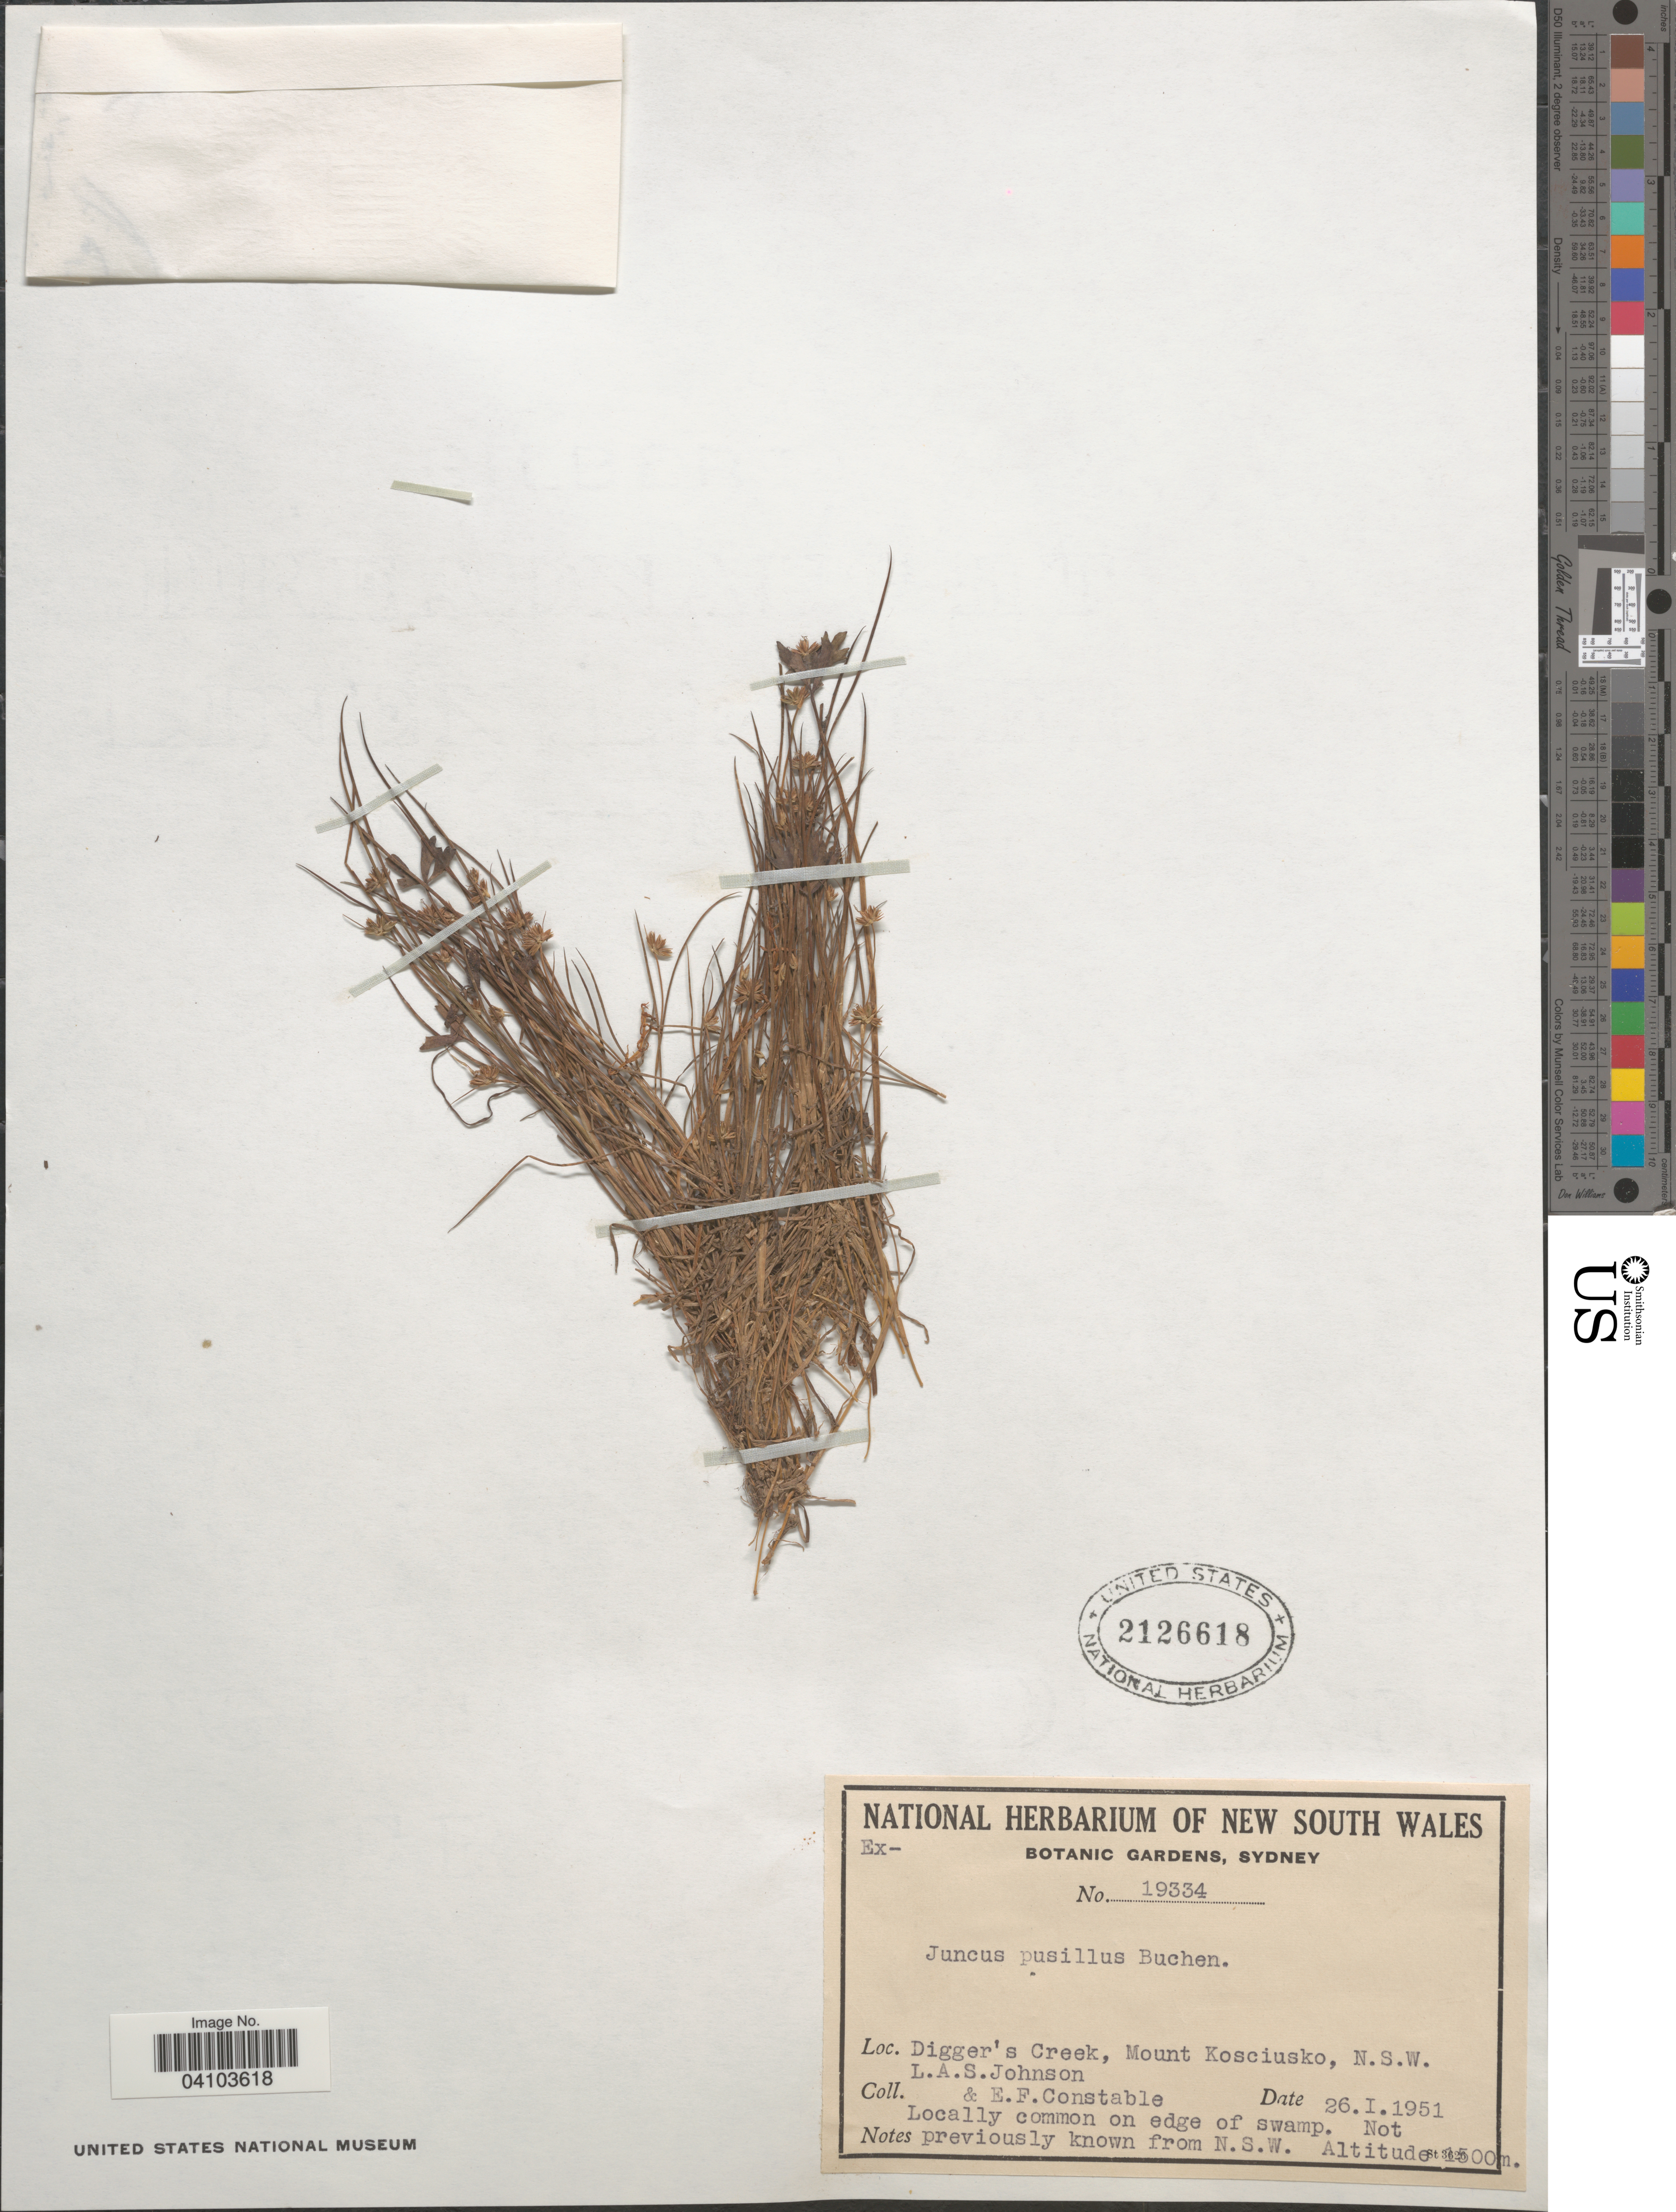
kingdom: Plantae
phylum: Tracheophyta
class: Liliopsida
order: Poales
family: Juncaceae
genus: Juncus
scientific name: Juncus pusillus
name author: Buchenau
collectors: L. A. S. Johnson & E. F. Constable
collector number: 19334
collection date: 1951-01-26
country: Australia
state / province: New South Wales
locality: Digger's Creek, Mount Kosciusko.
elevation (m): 1500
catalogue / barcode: US 2126618